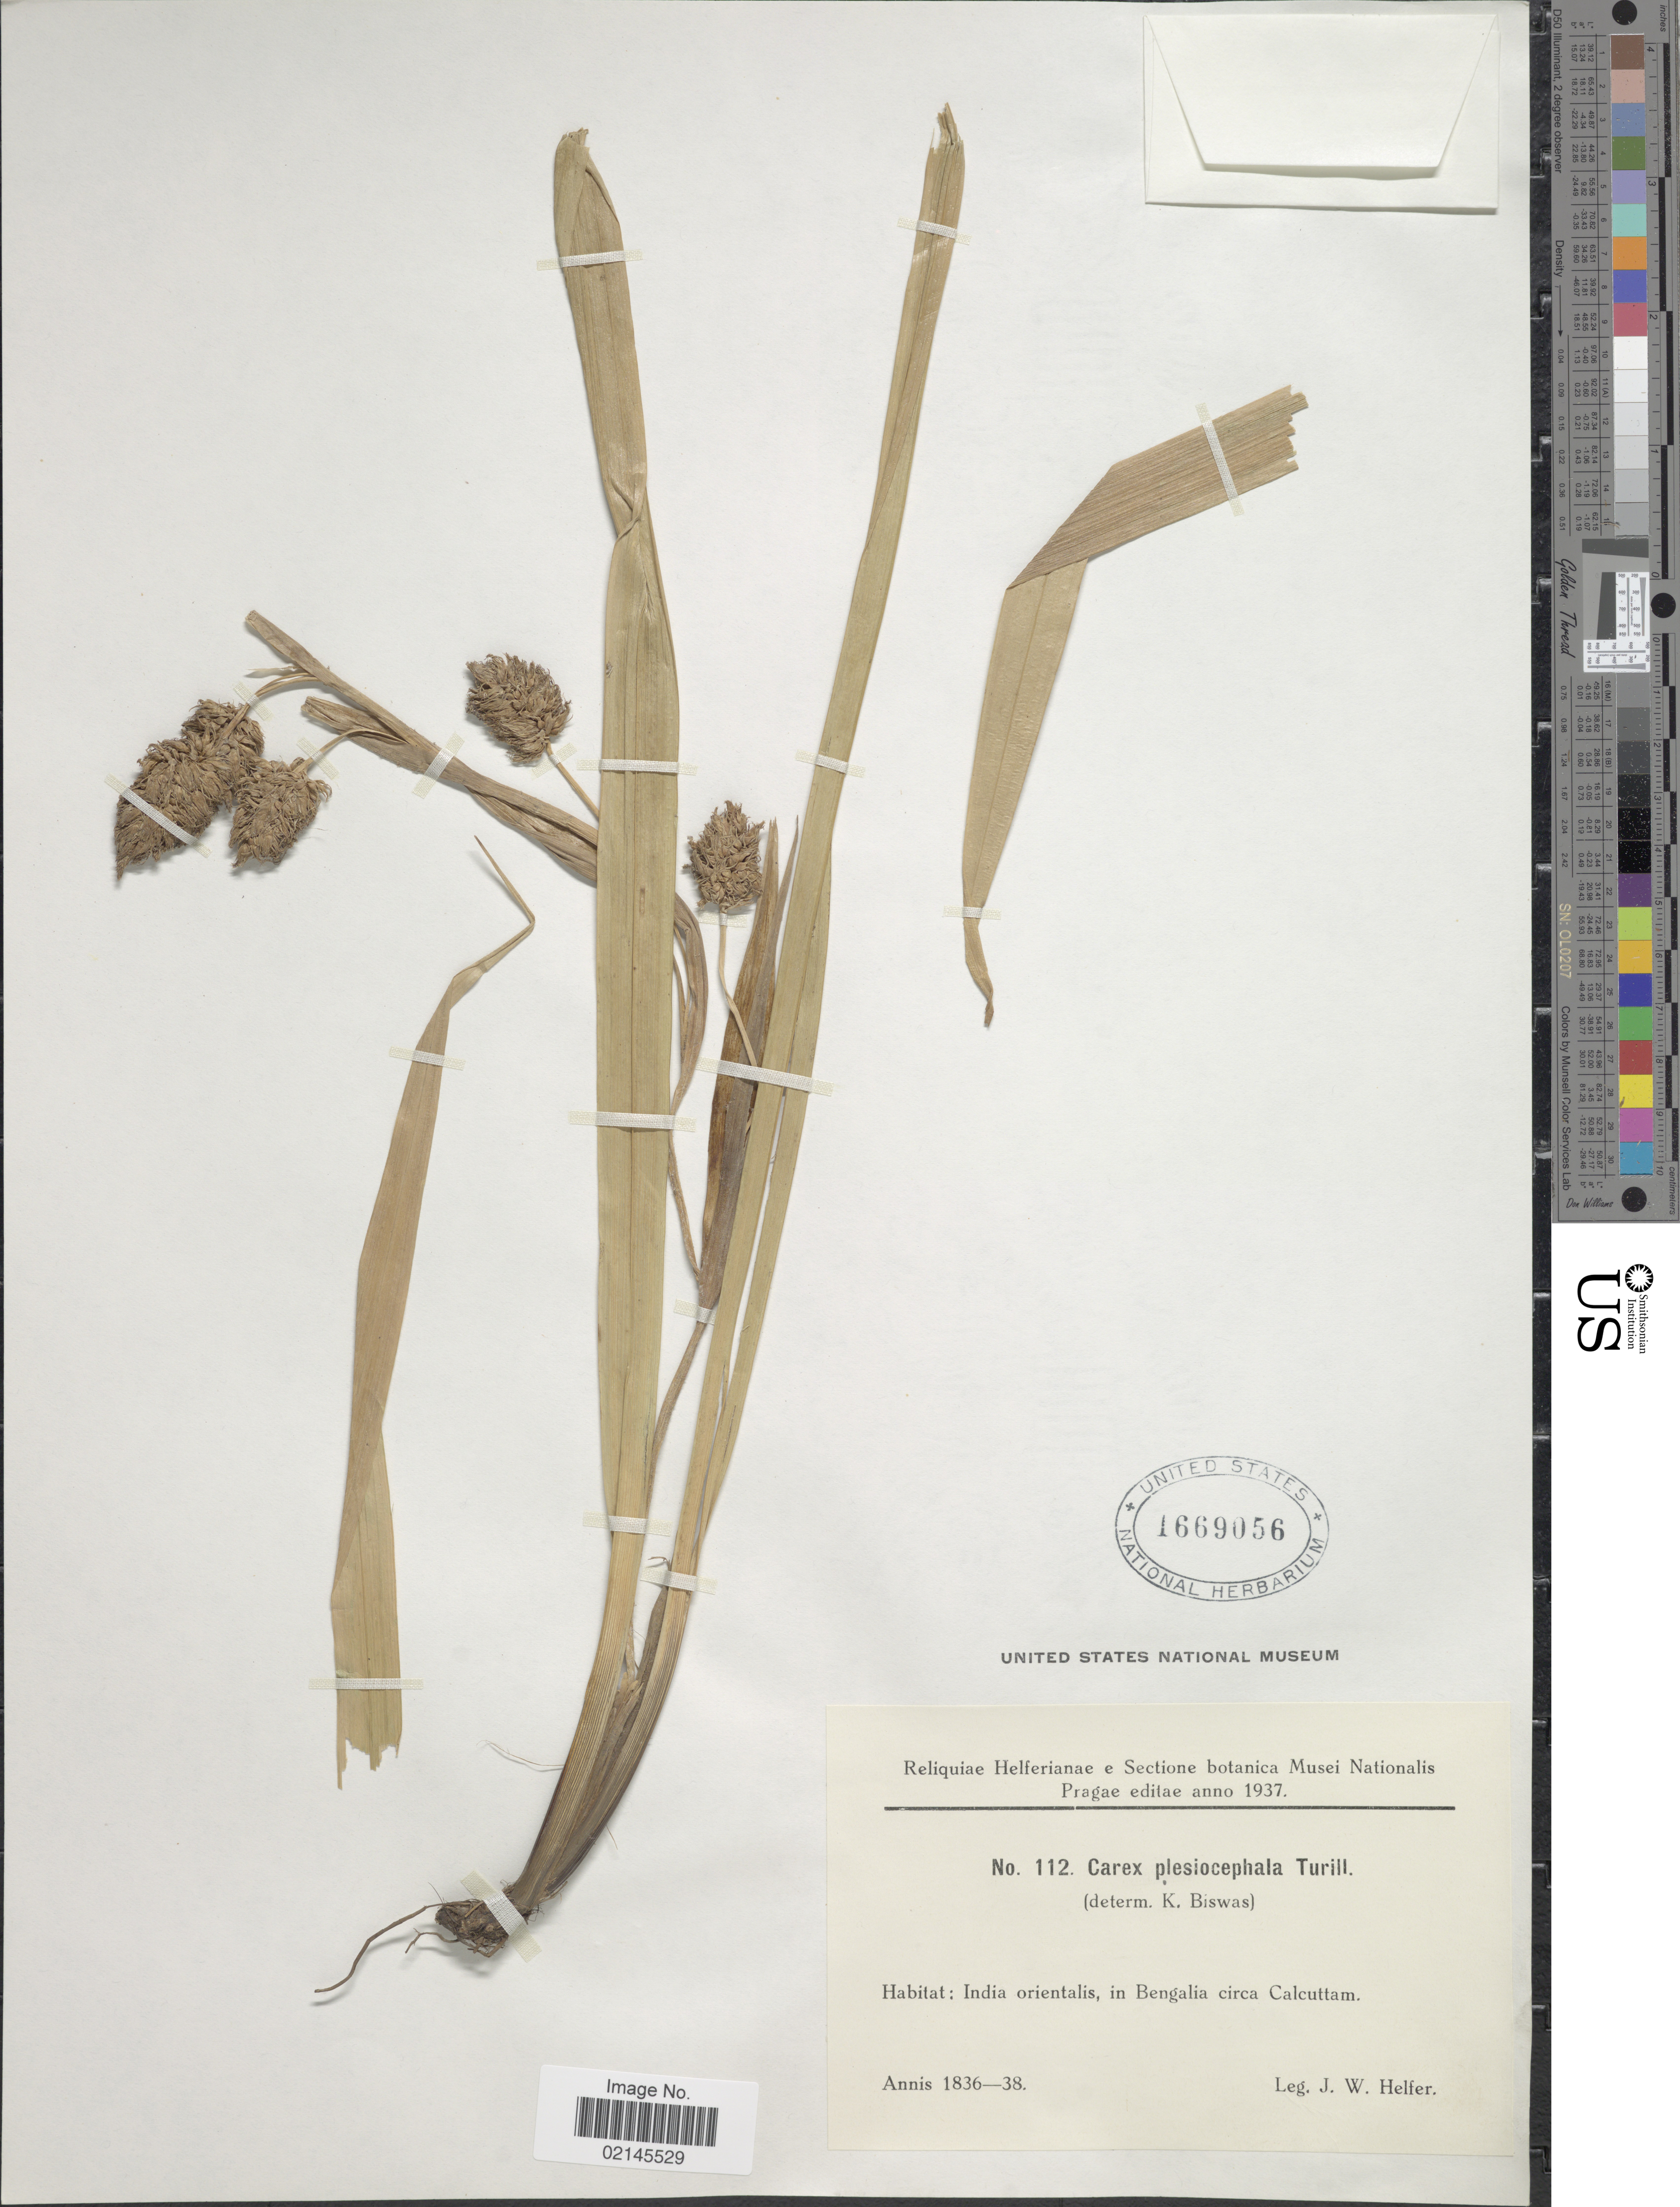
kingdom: Plantae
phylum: Tracheophyta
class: Liliopsida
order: Poales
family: Cyperaceae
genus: Carex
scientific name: Carex helferi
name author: Boeckeler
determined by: Strong, Mark T., (BOT), Smithsonian Institution - National Museum of Natural History (UNITED STATES)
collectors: J. W. Helfer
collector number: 112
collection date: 1836/1838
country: India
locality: India orientalis, Bengalia circa Calcuttam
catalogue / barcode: US 1669056